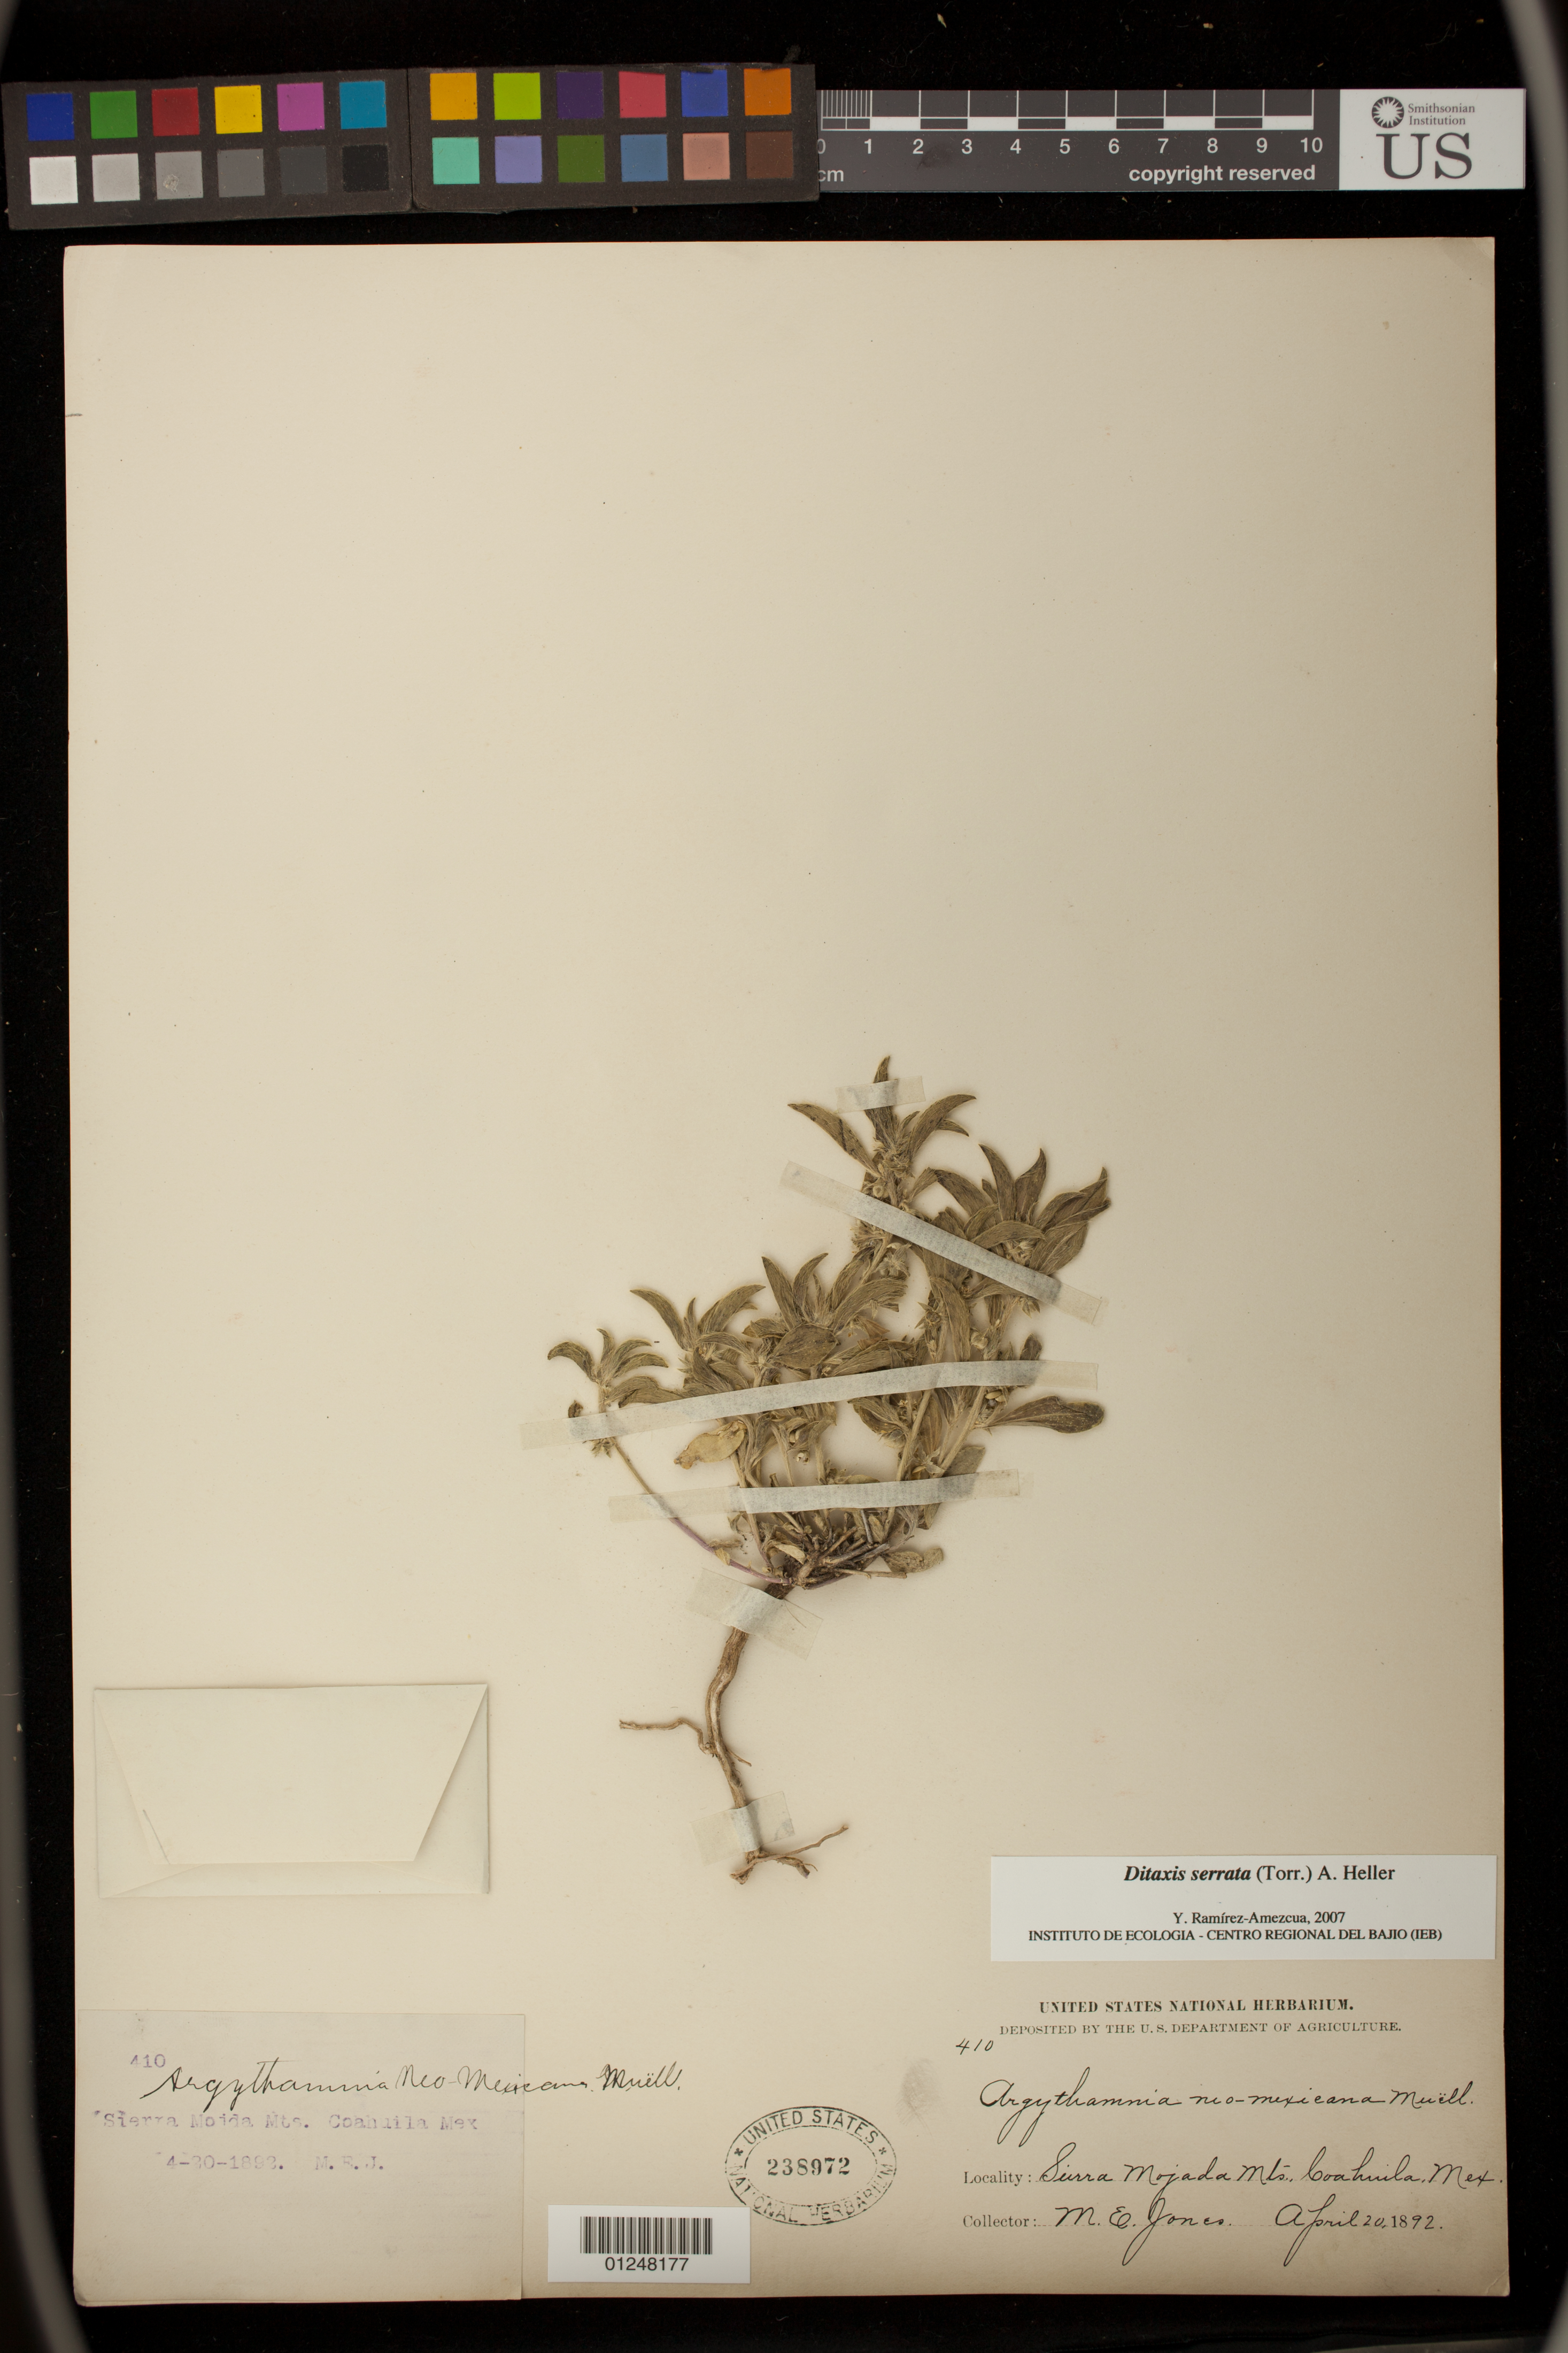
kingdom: Plantae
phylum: Tracheophyta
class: Magnoliopsida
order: Malpighiales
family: Euphorbiaceae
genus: Argythamnia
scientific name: Argythamnia serrata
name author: (Torr.) Müll. Arg.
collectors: M. E. Jones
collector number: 410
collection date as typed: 20 Apr 1892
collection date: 1892-04-20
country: Mexico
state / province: Coahuila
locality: Sierra Mojada Mts., Coahuila.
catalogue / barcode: US 238972